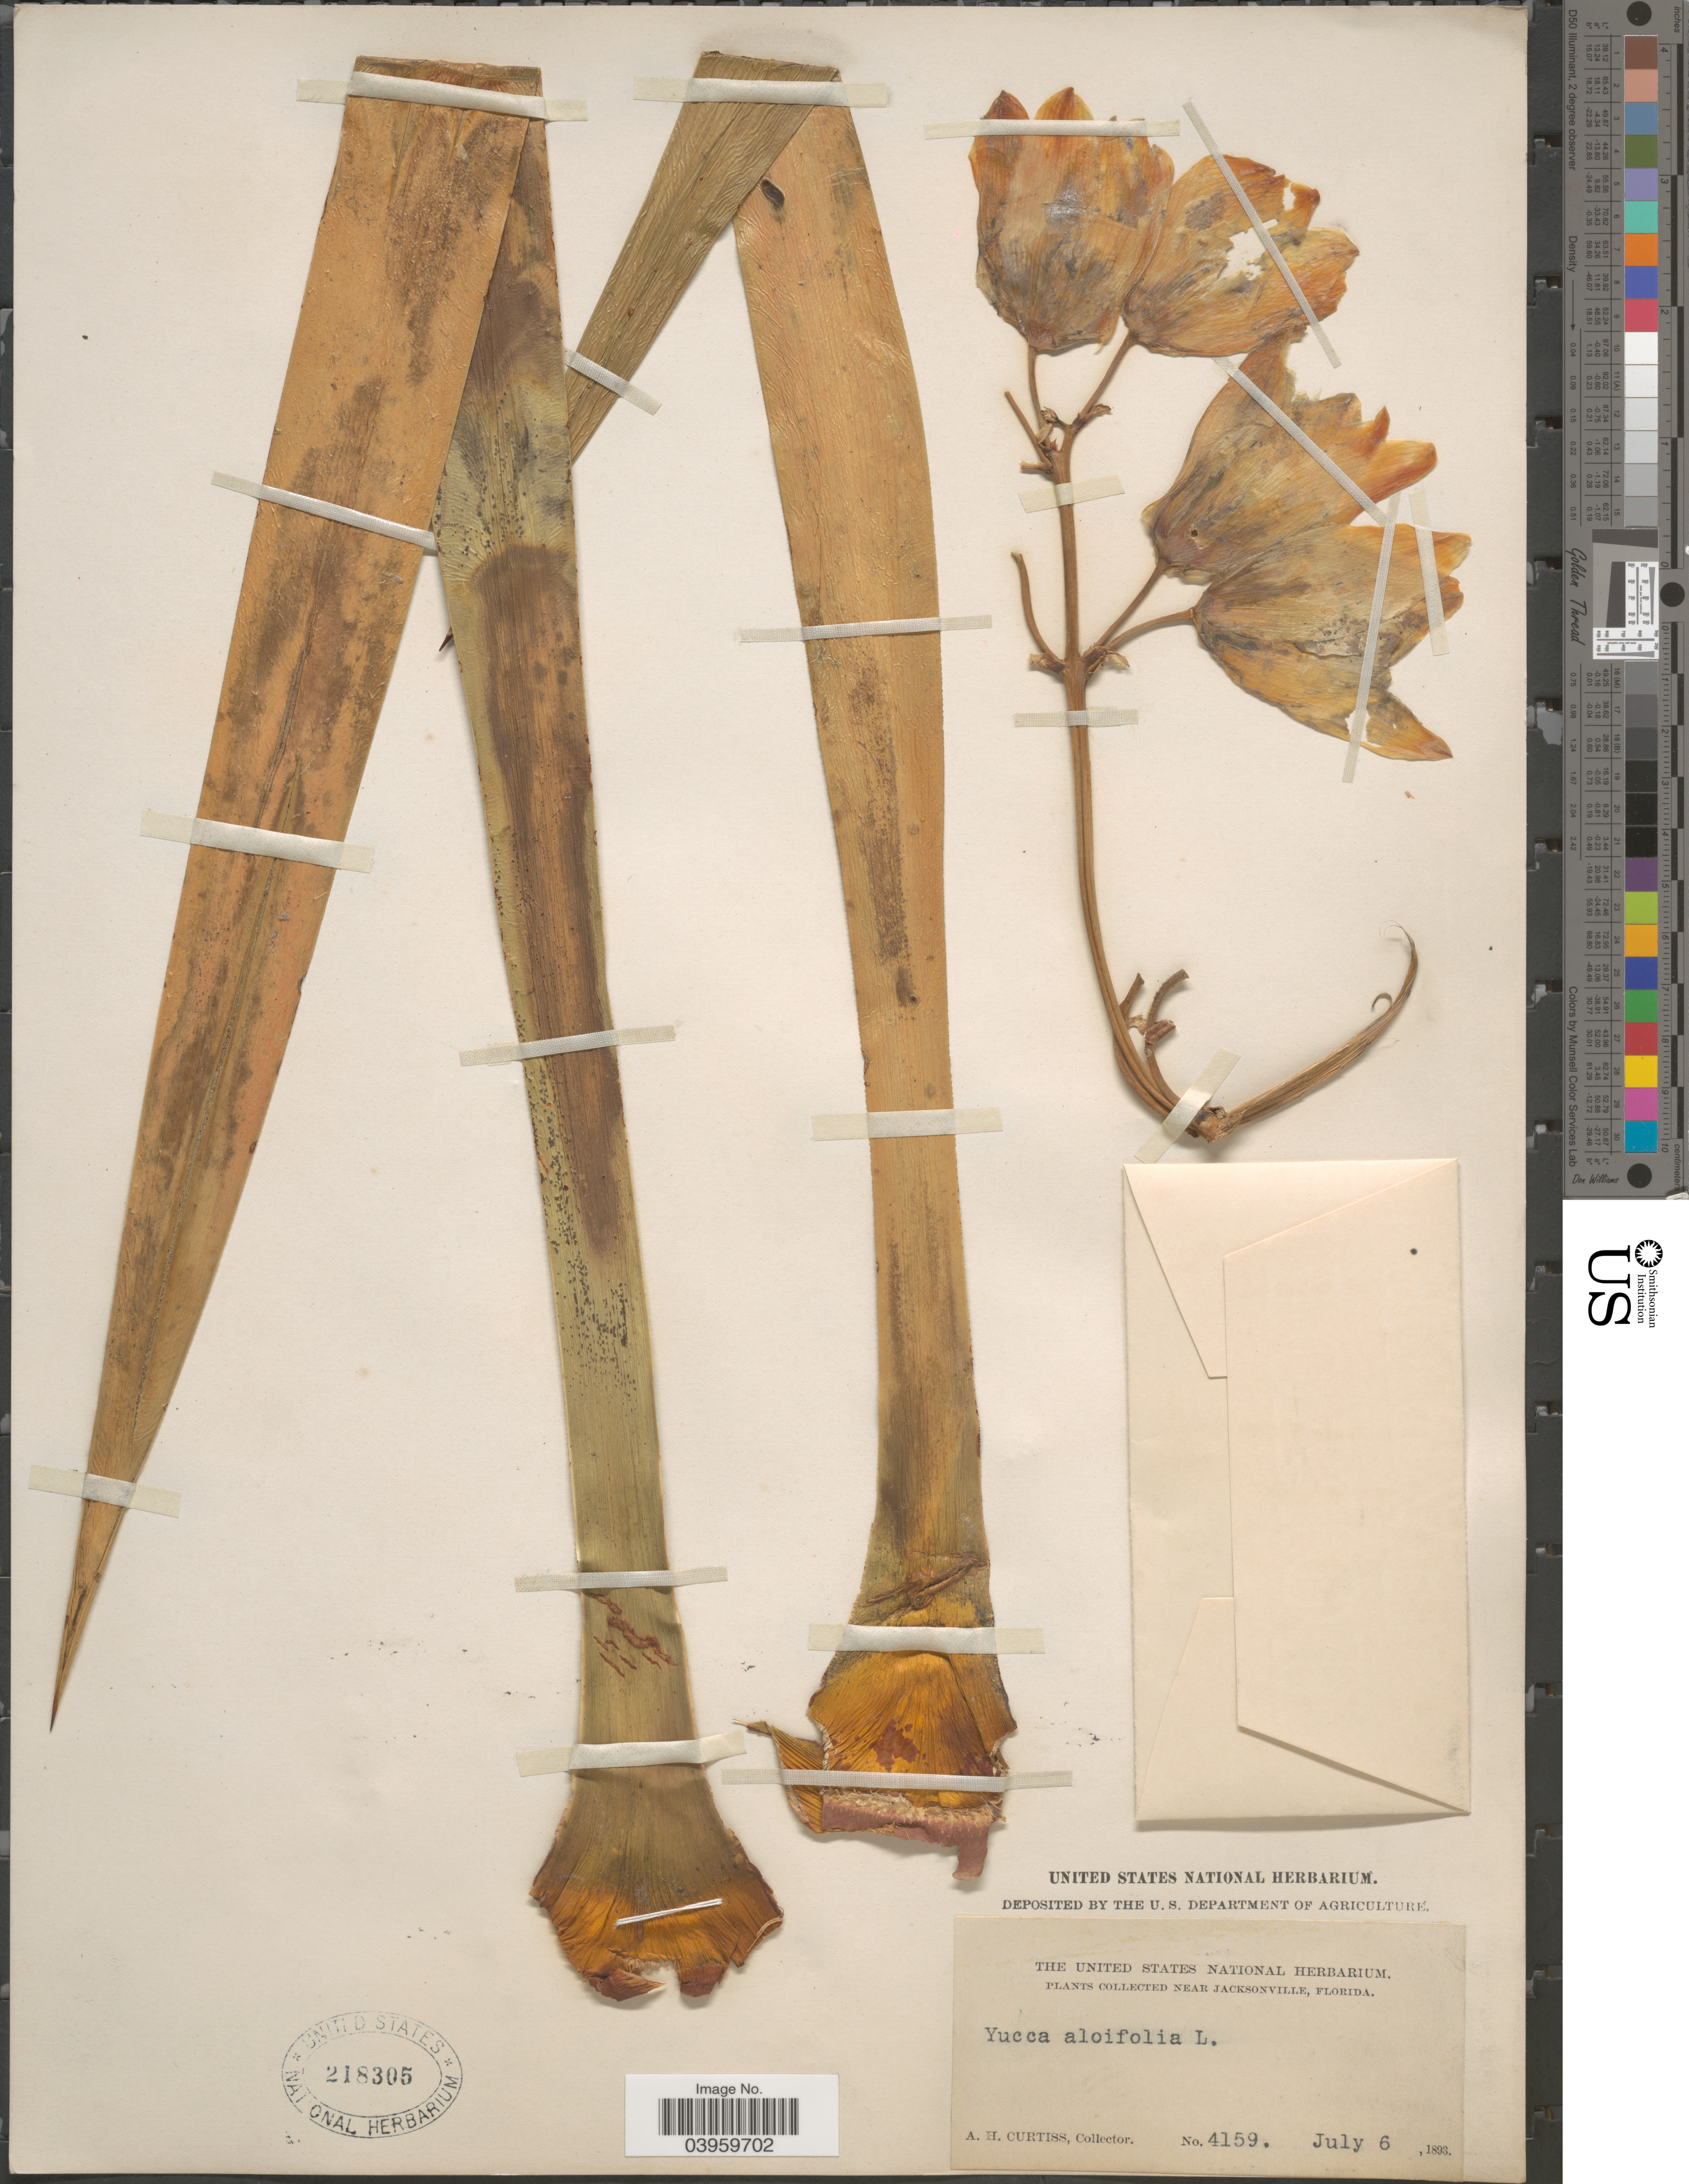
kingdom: Plantae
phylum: Tracheophyta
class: Liliopsida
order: Asparagales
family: Asparagaceae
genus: Yucca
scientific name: Yucca aloifolia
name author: L.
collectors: A. H. Curtiss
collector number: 4159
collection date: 1893-07-06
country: United States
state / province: Florida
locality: Near Jacksonville.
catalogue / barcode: US 218305